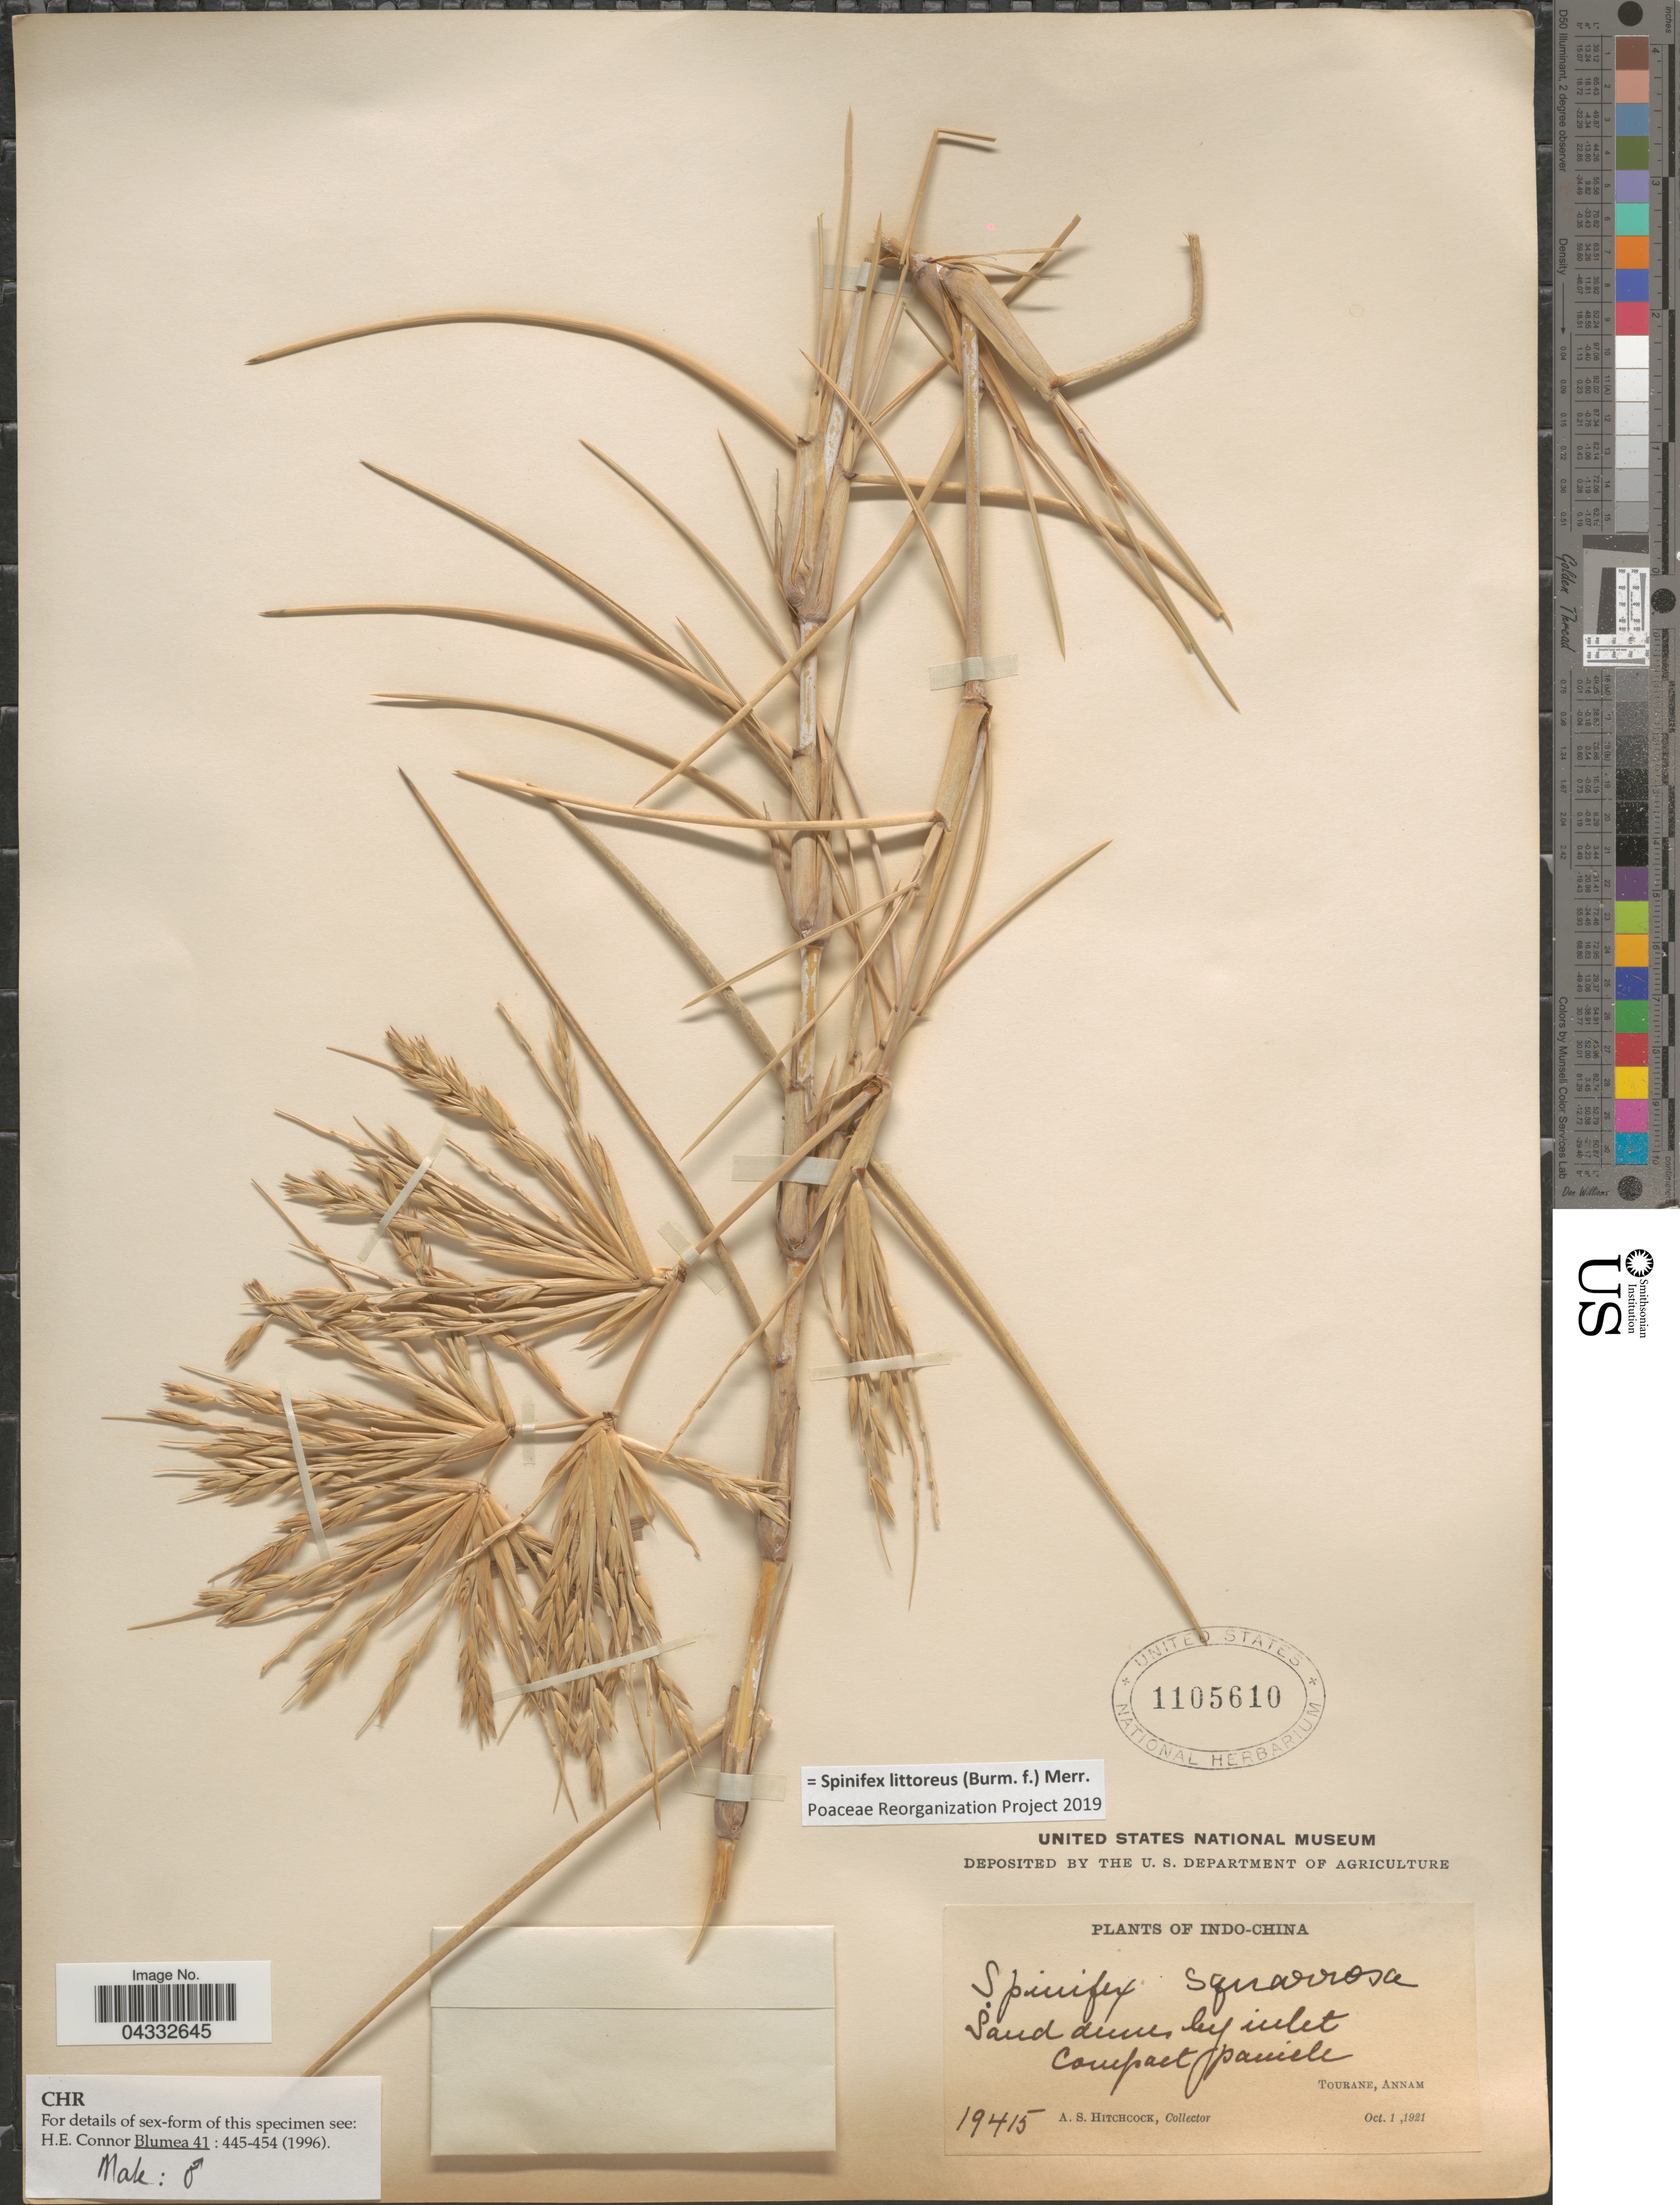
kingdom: Plantae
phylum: Tracheophyta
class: Liliopsida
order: Poales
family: Poaceae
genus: Spinifex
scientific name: Spinifex littoreus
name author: (Burm. f.) Merr.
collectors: A. S. Hitchcock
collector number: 19415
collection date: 1921-10-01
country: Vietnam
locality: Indo-China. Tourane, Annam.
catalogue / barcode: US 1105610